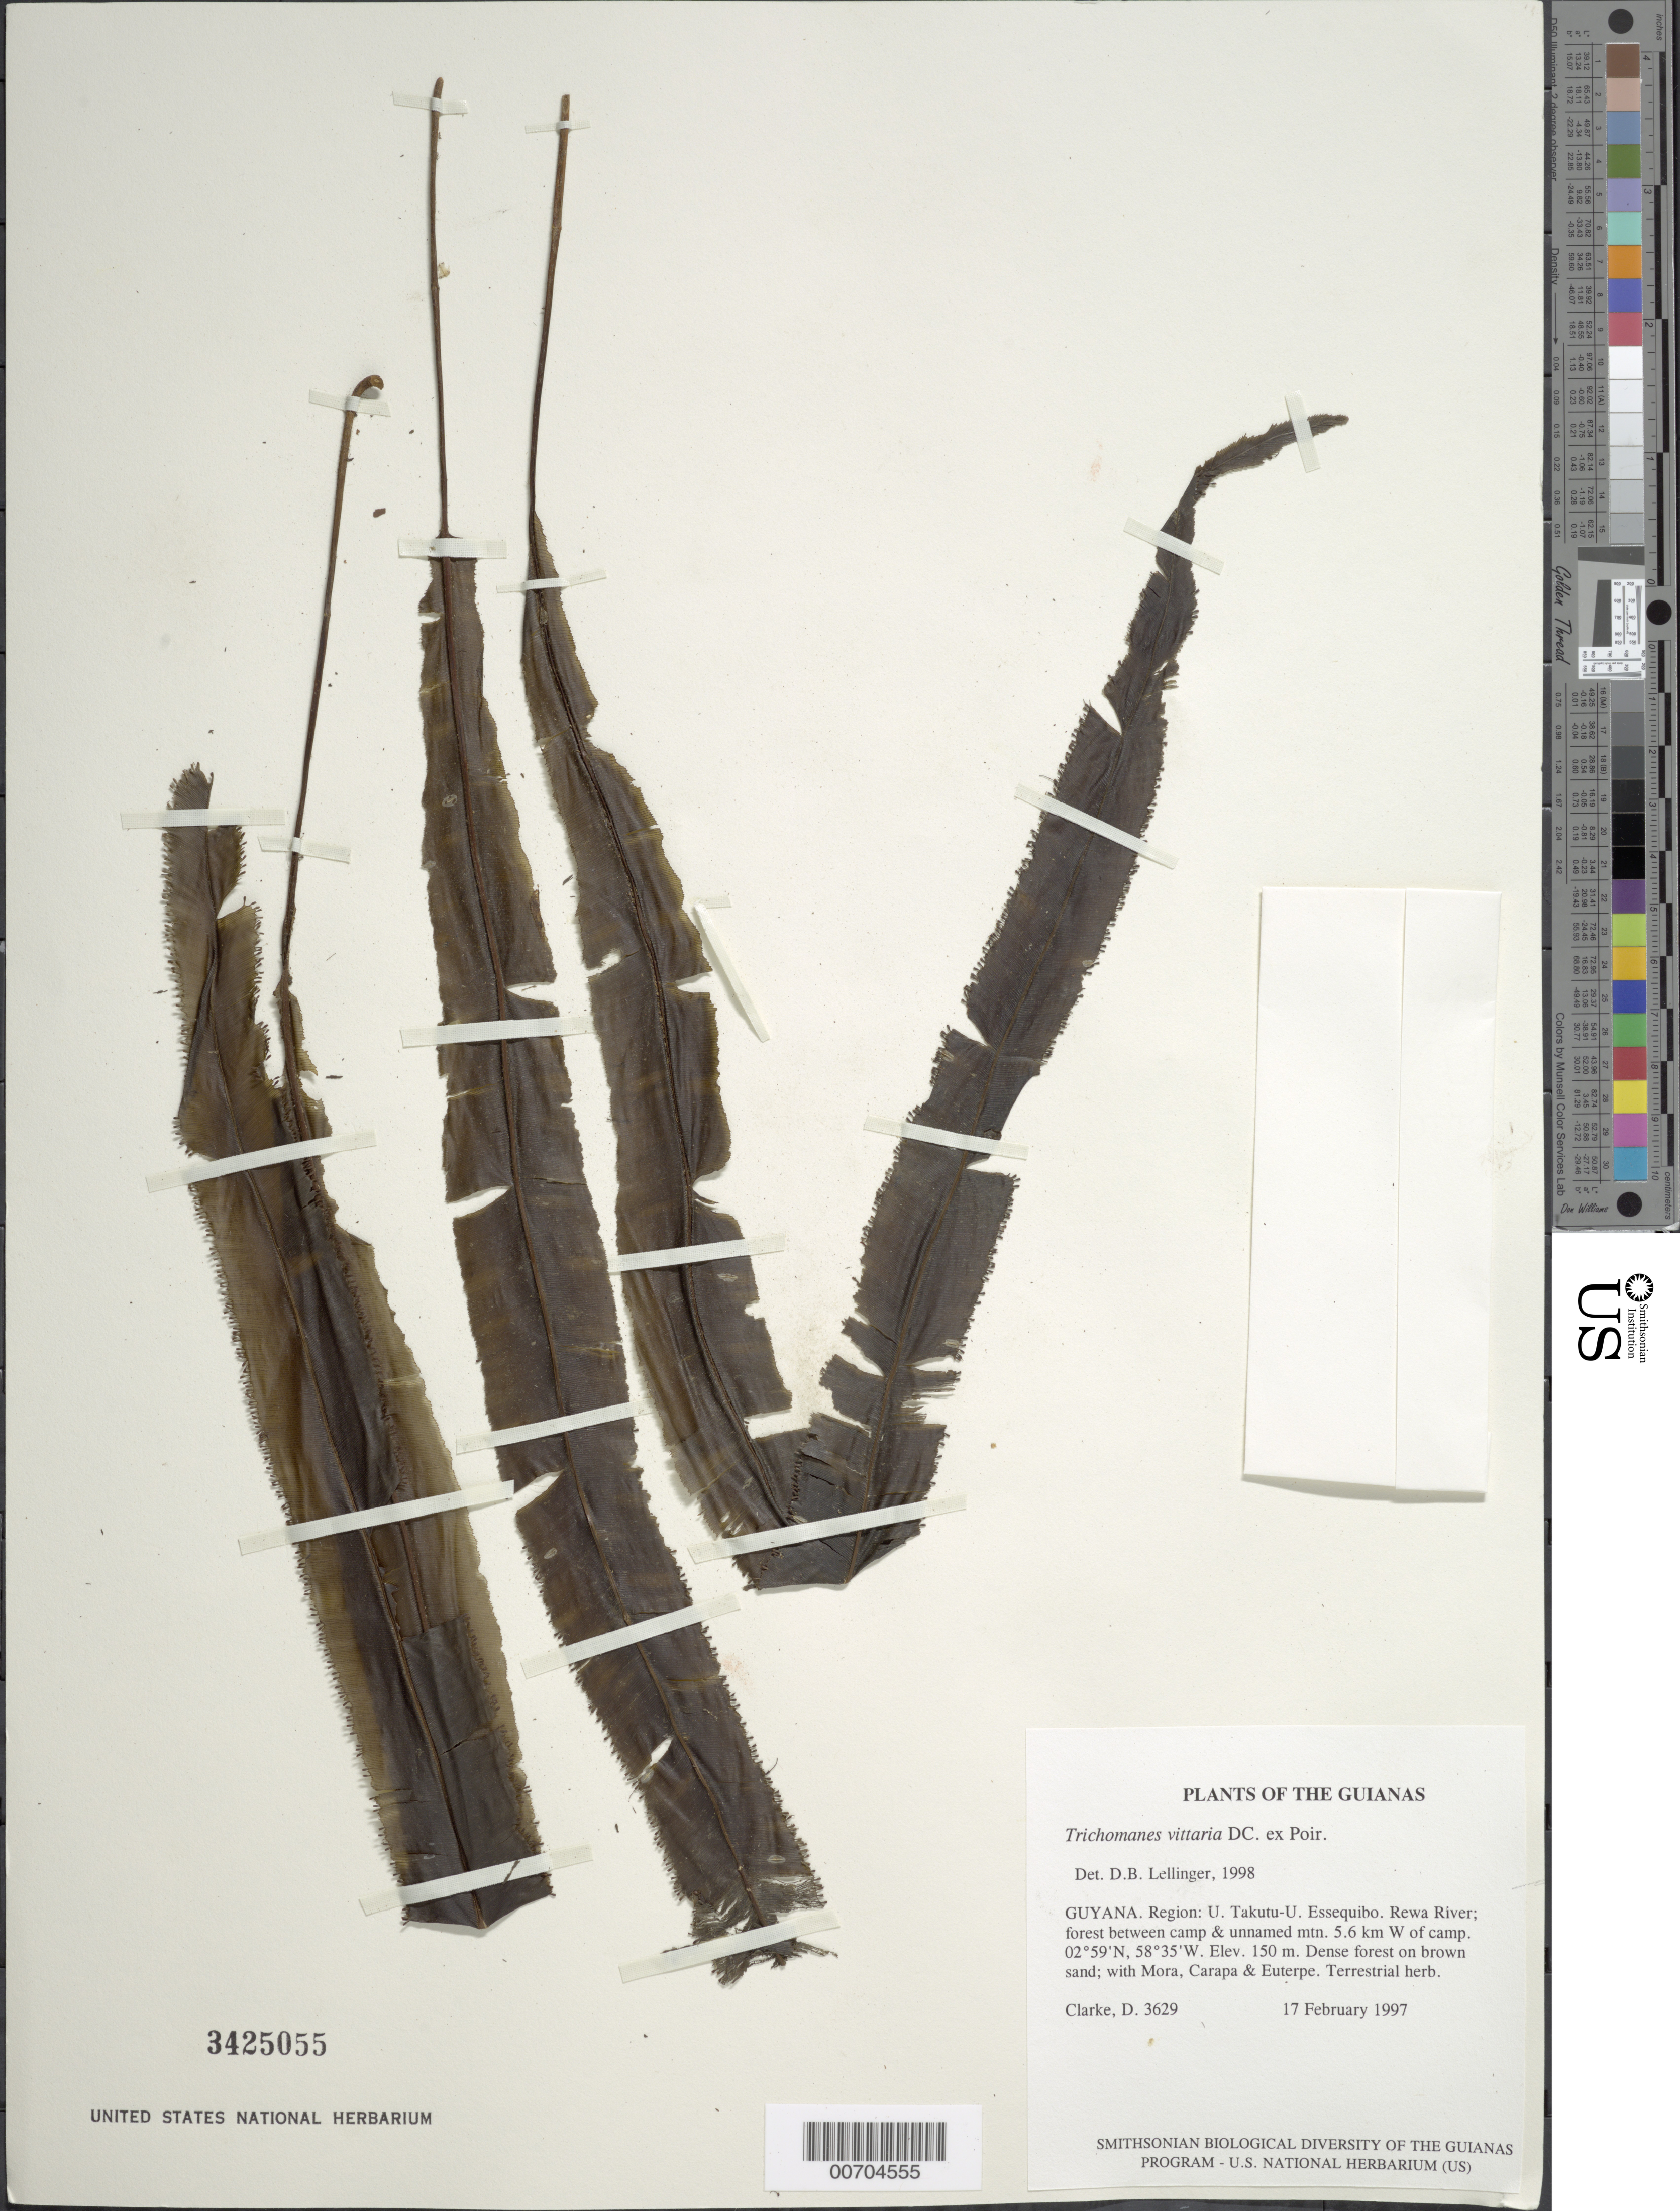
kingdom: Plantae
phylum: Tracheophyta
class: Polypodiopsida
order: Hymenophyllales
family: Hymenophyllaceae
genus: Trichomanes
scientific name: Trichomanes vittaria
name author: DC. ex Poir.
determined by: Lellinger, David B., (BOT), Smithsonian Institution - National Museum of Natural History (UNITED STATES)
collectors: H. D. Clarke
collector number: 3629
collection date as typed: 17 February 1997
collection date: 1997-02-17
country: Guyana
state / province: U. Takutu-U. Essequibo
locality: Rewa River; forest between camp & unnamed mtn. 5.6 km W of camp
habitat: Dense forest on brown sand; with Mora, Carapa & Euterpe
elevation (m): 150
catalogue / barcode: US 3425055